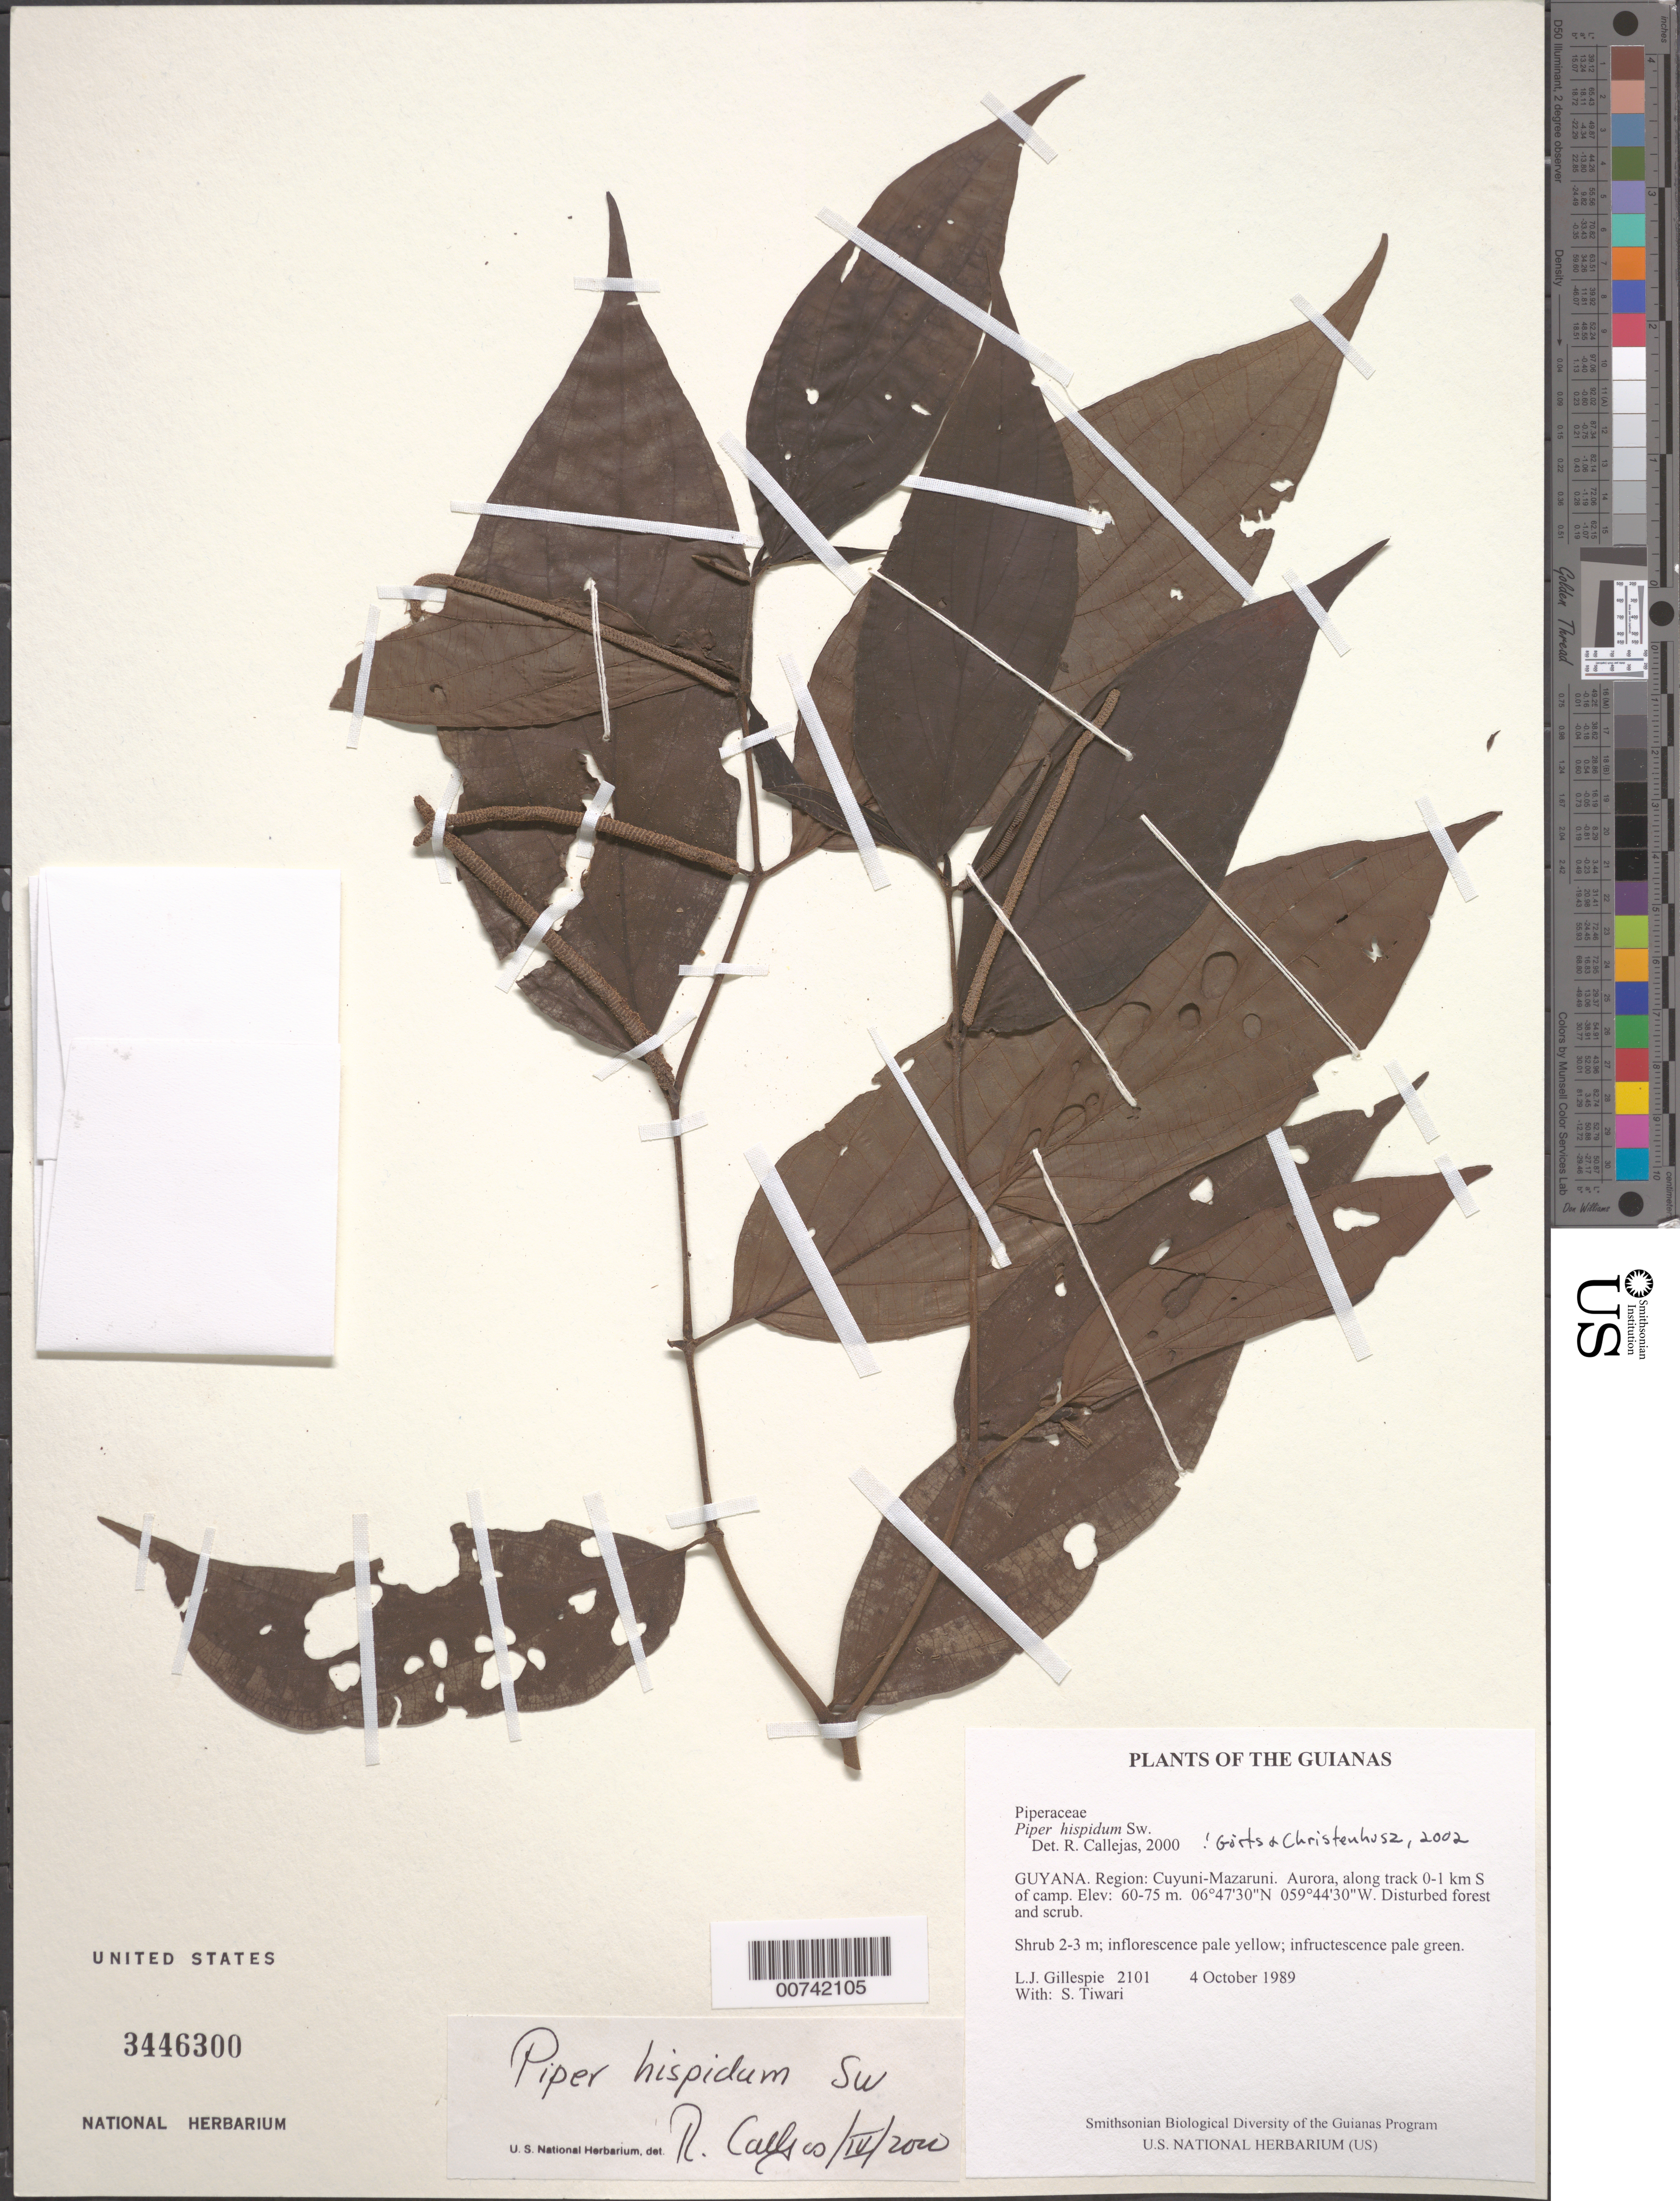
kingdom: Plantae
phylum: Tracheophyta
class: Magnoliopsida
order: Piperales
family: Piperaceae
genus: Piper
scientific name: Piper hispidum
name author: Sw.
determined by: Görts-van Rijn, A. R.; Christenhusz, M. J.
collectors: L. J. Gillespie & S. Tiwari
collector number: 2101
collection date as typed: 4 October 1989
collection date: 1989-10-04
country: Guyana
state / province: Cuyuni-Mazaruni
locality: Aurora, along track 0-1 km S of camp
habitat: Disturbed forest and scrub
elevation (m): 60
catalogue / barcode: US 3446300